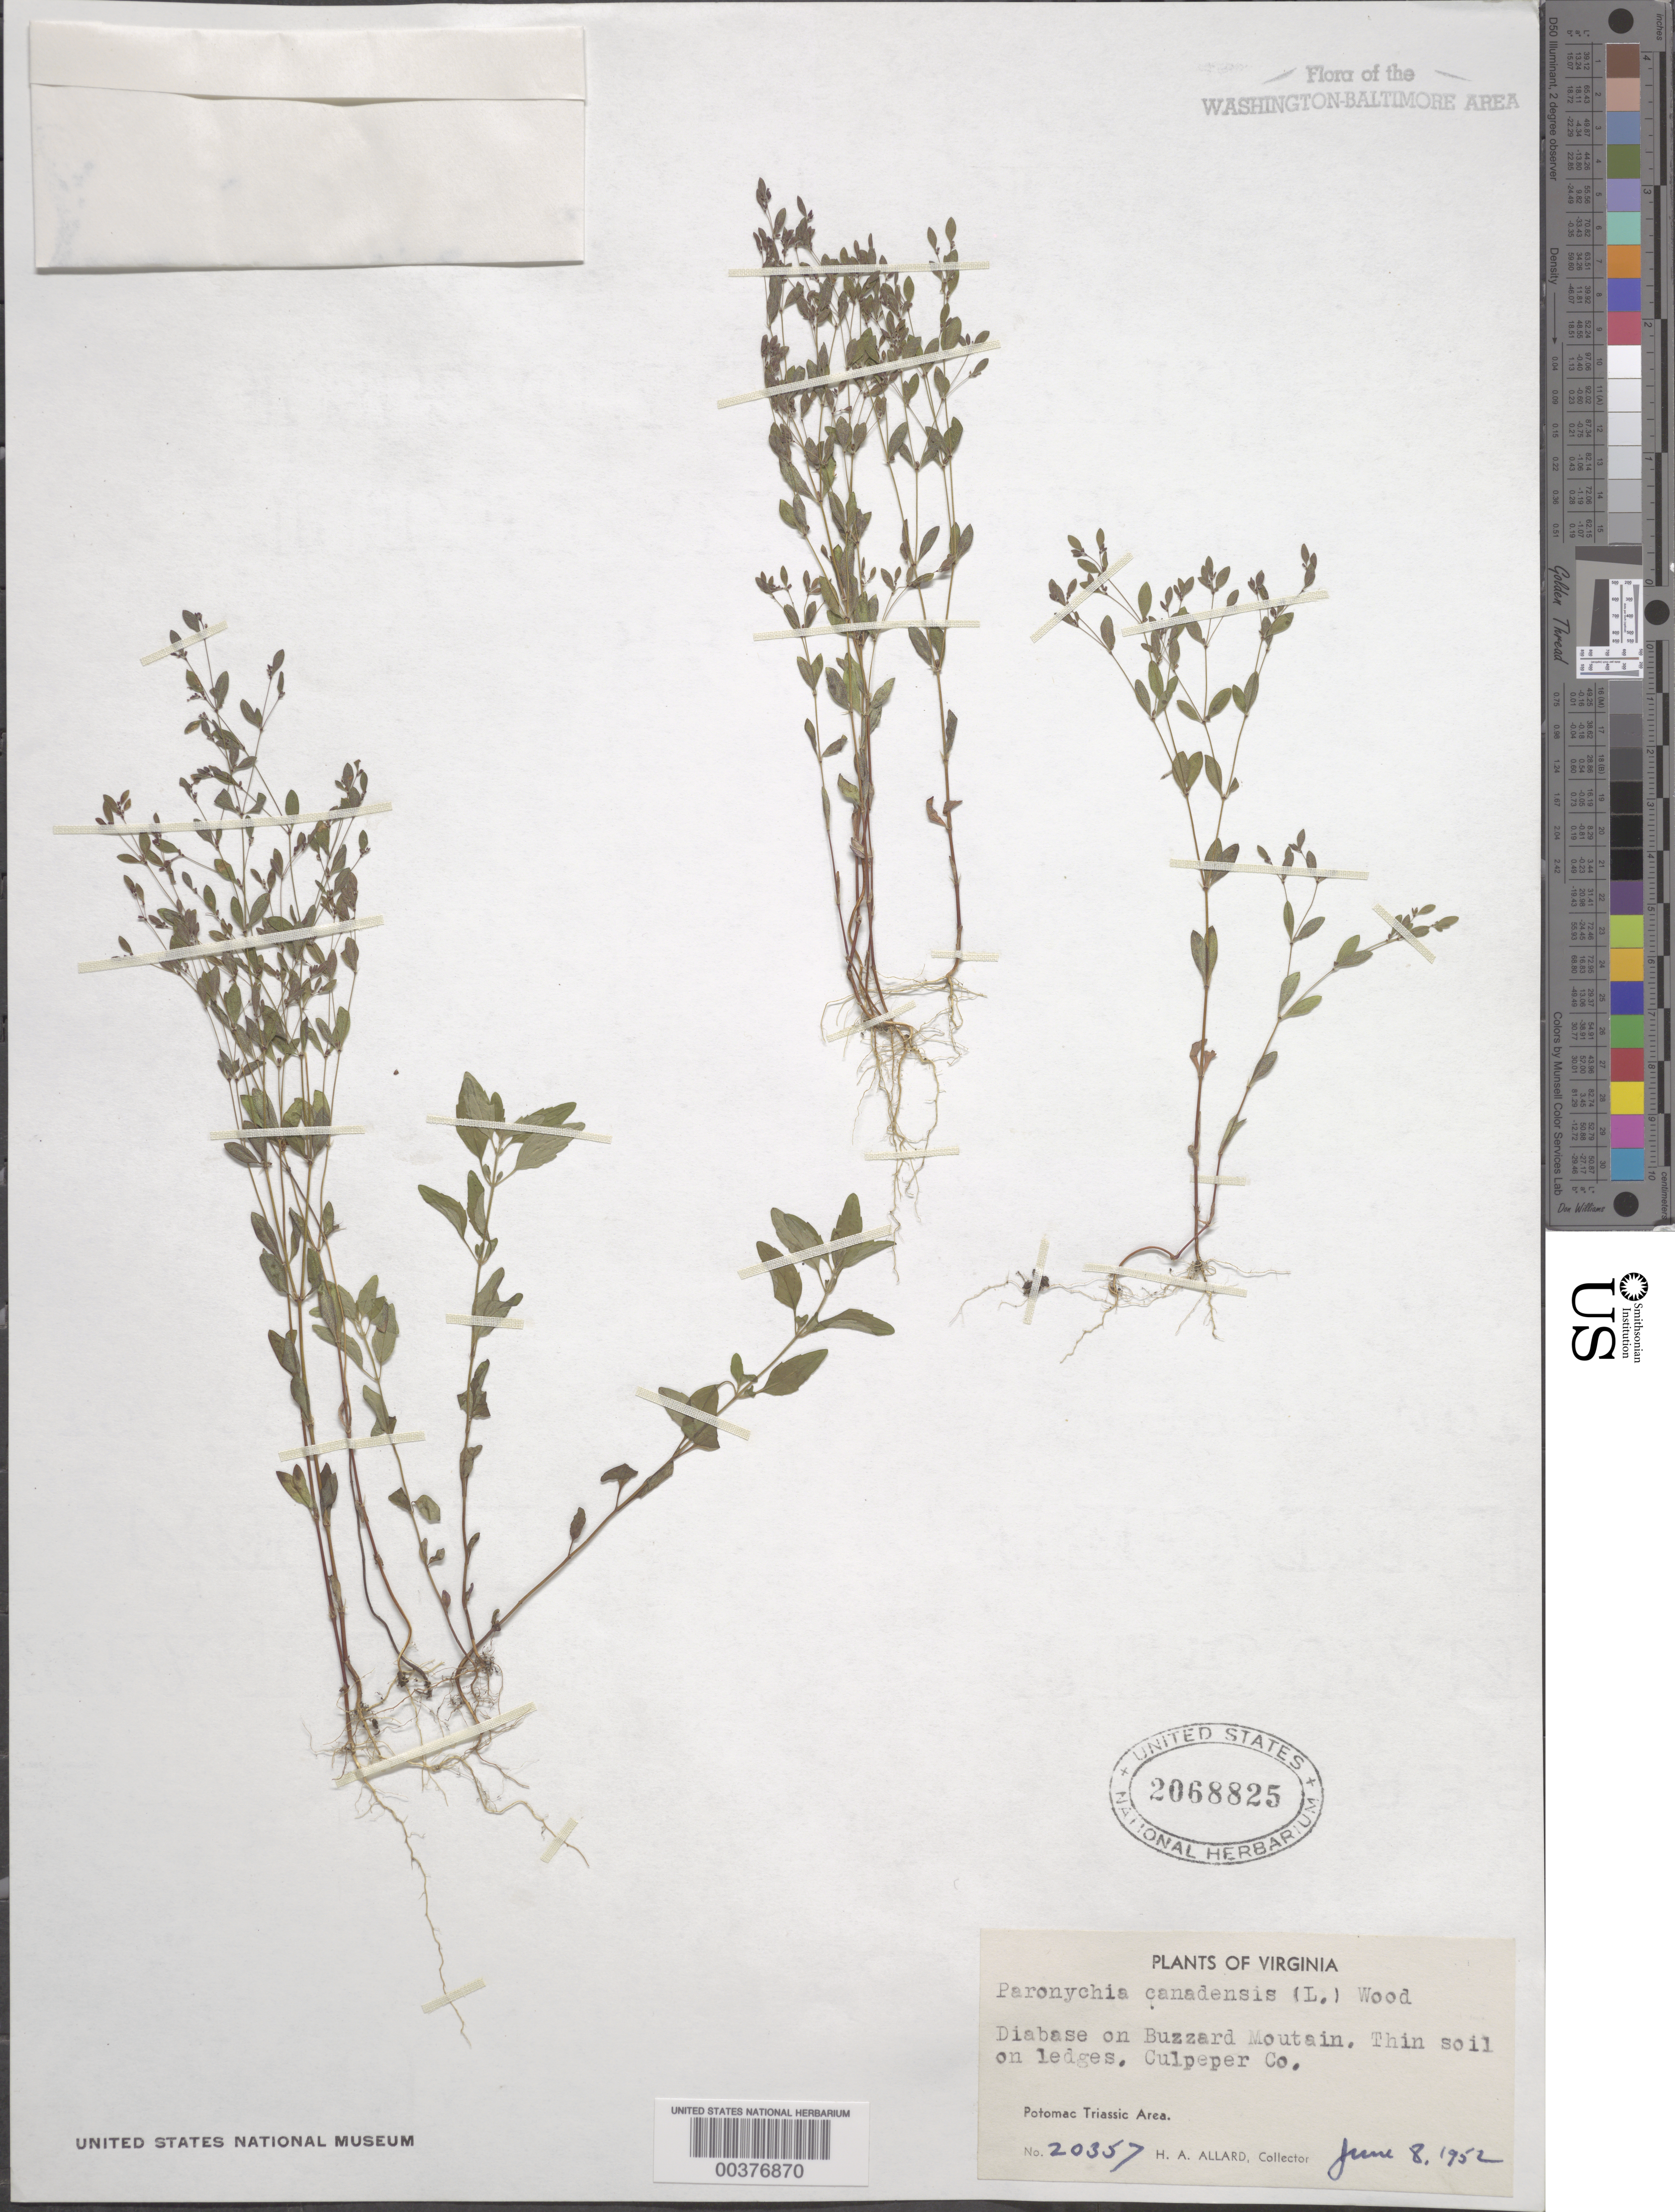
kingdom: Plantae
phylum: Tracheophyta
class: Magnoliopsida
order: Caryophyllales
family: Caryophyllaceae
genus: Paronychia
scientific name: Paronychia canadensis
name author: (L.) Alph. Wood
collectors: H. A. Allard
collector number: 20357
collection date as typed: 08 Jun 1952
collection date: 1952-06-08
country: United States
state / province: Virginia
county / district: Culpeper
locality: Buzzard Mountain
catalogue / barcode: US 2068825